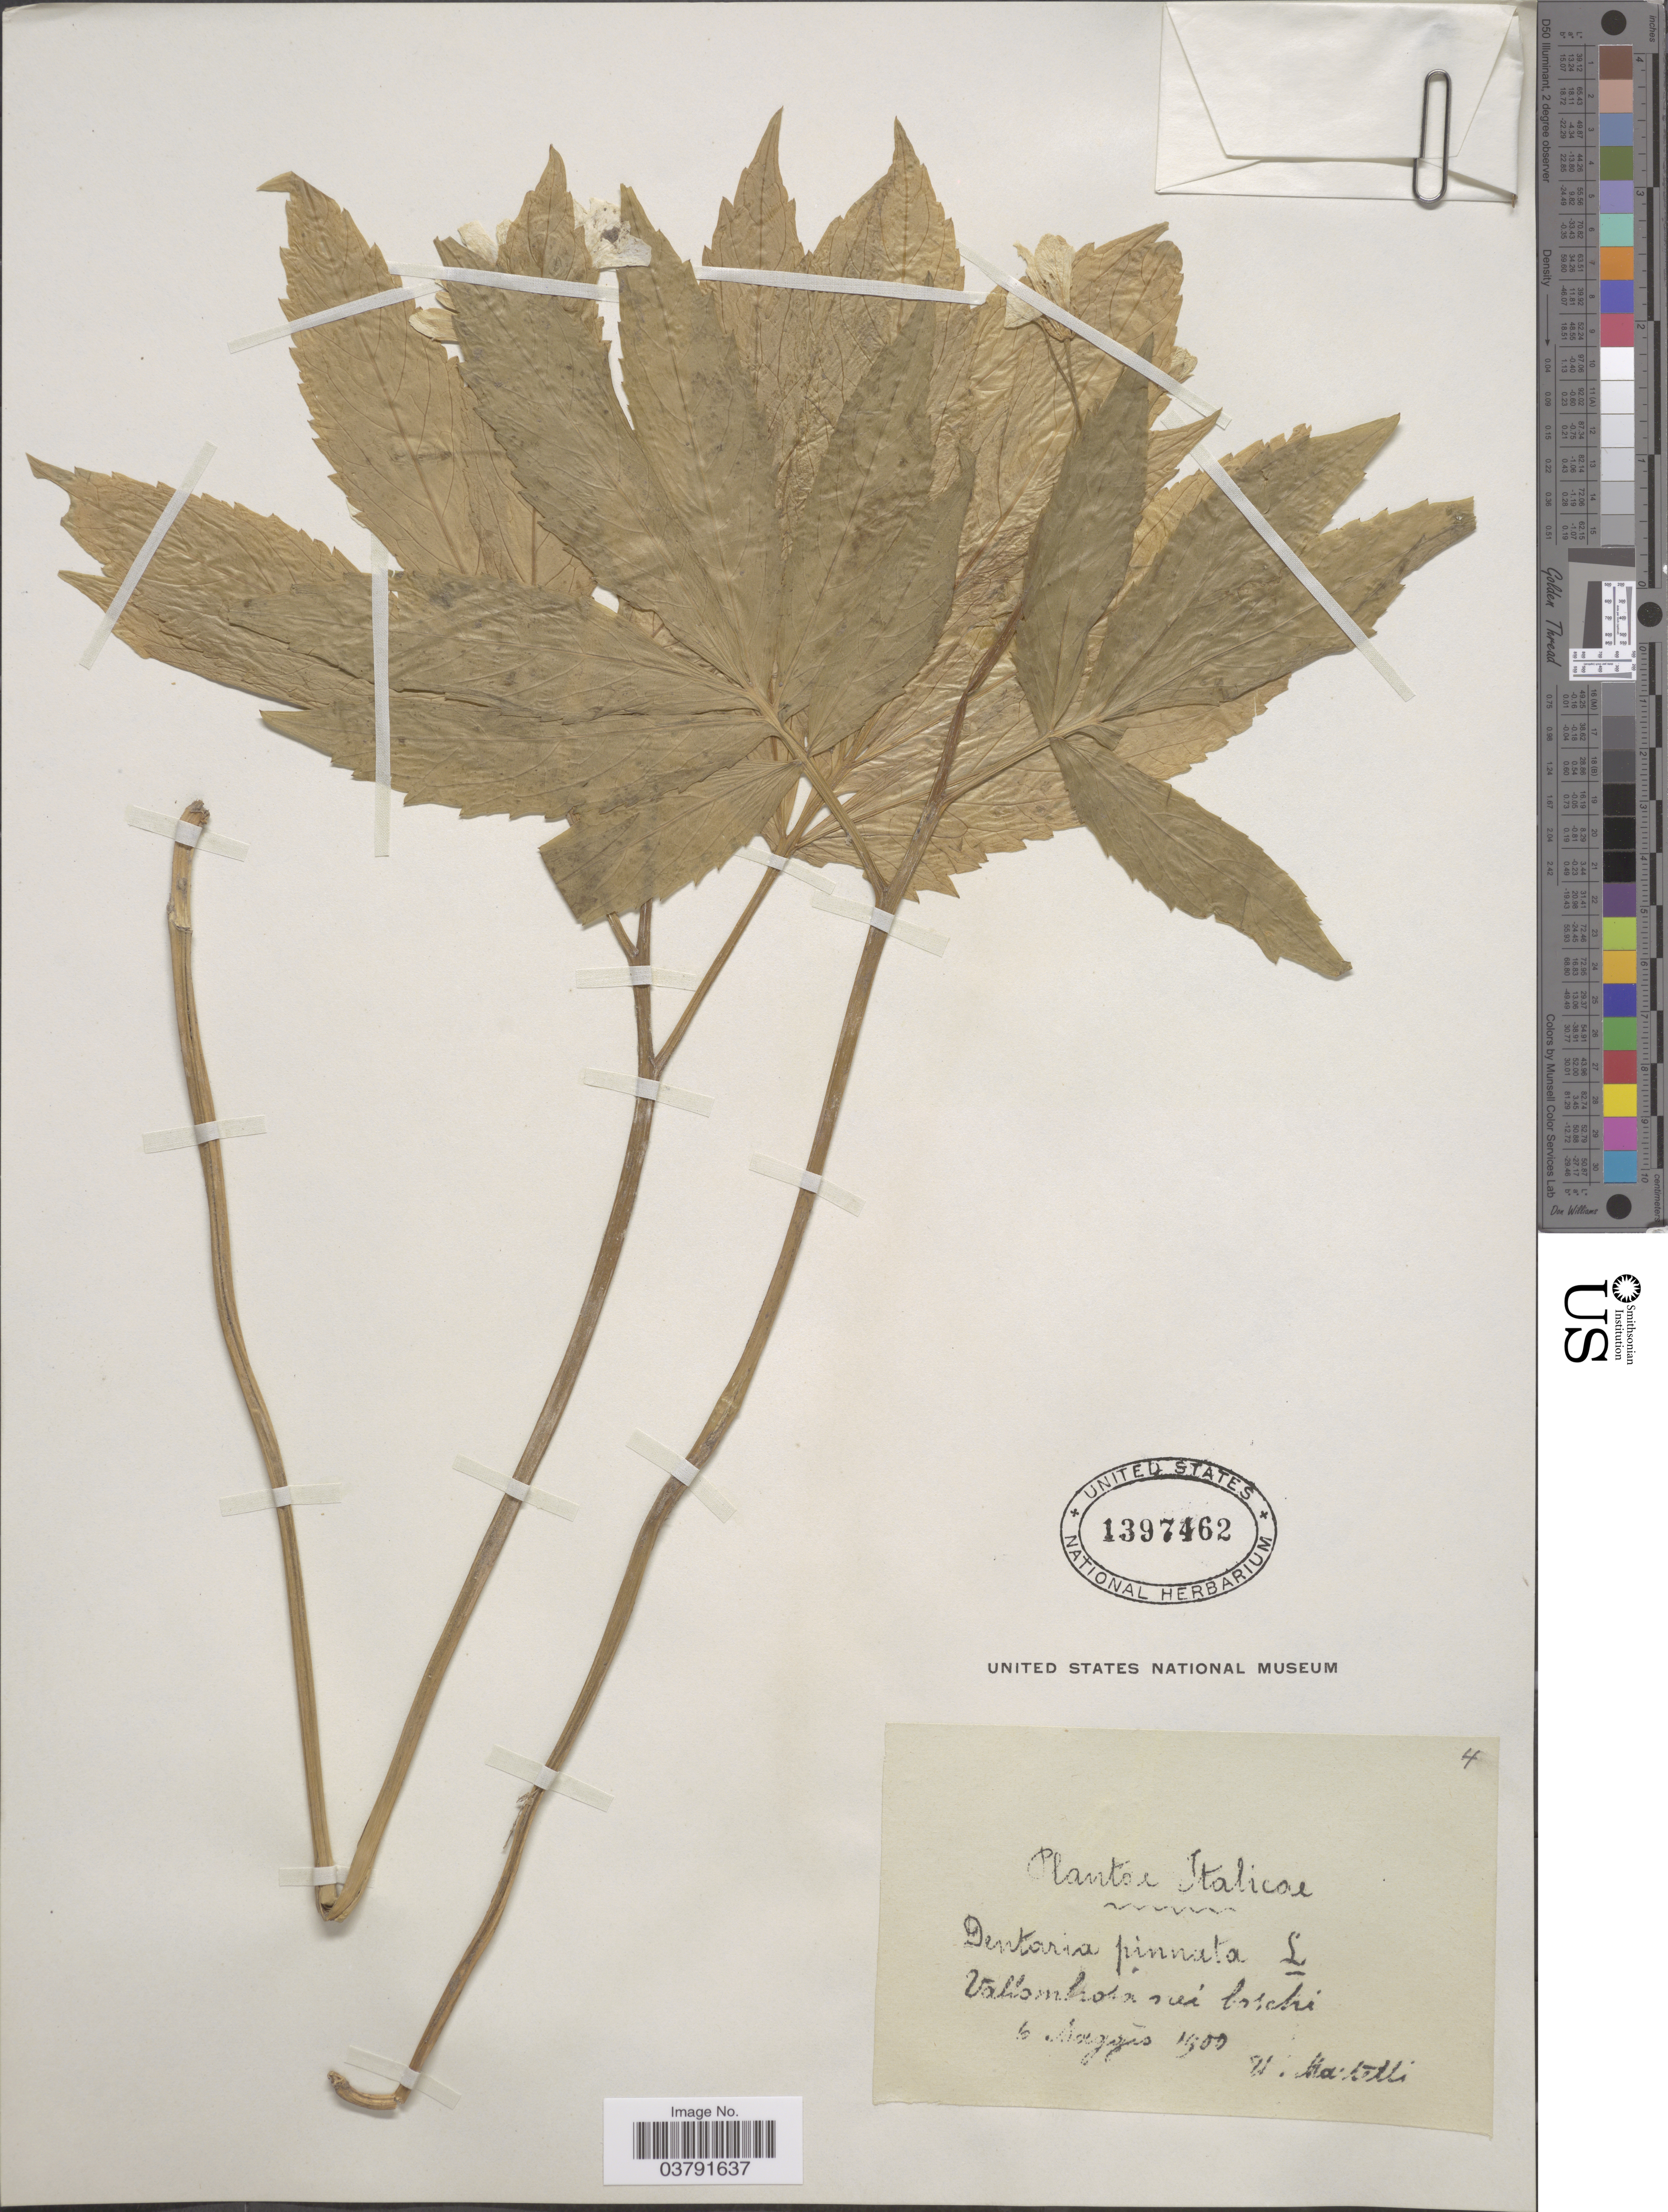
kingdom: Plantae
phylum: Tracheophyta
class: Magnoliopsida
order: Brassicales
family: Brassicaceae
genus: Dentaria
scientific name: Dentaria pinnata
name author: Lam.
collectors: U. Martelli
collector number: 4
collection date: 1900-05-06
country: Italy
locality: Vallomho r sei loschi. [interpreted]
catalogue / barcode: US 1397462